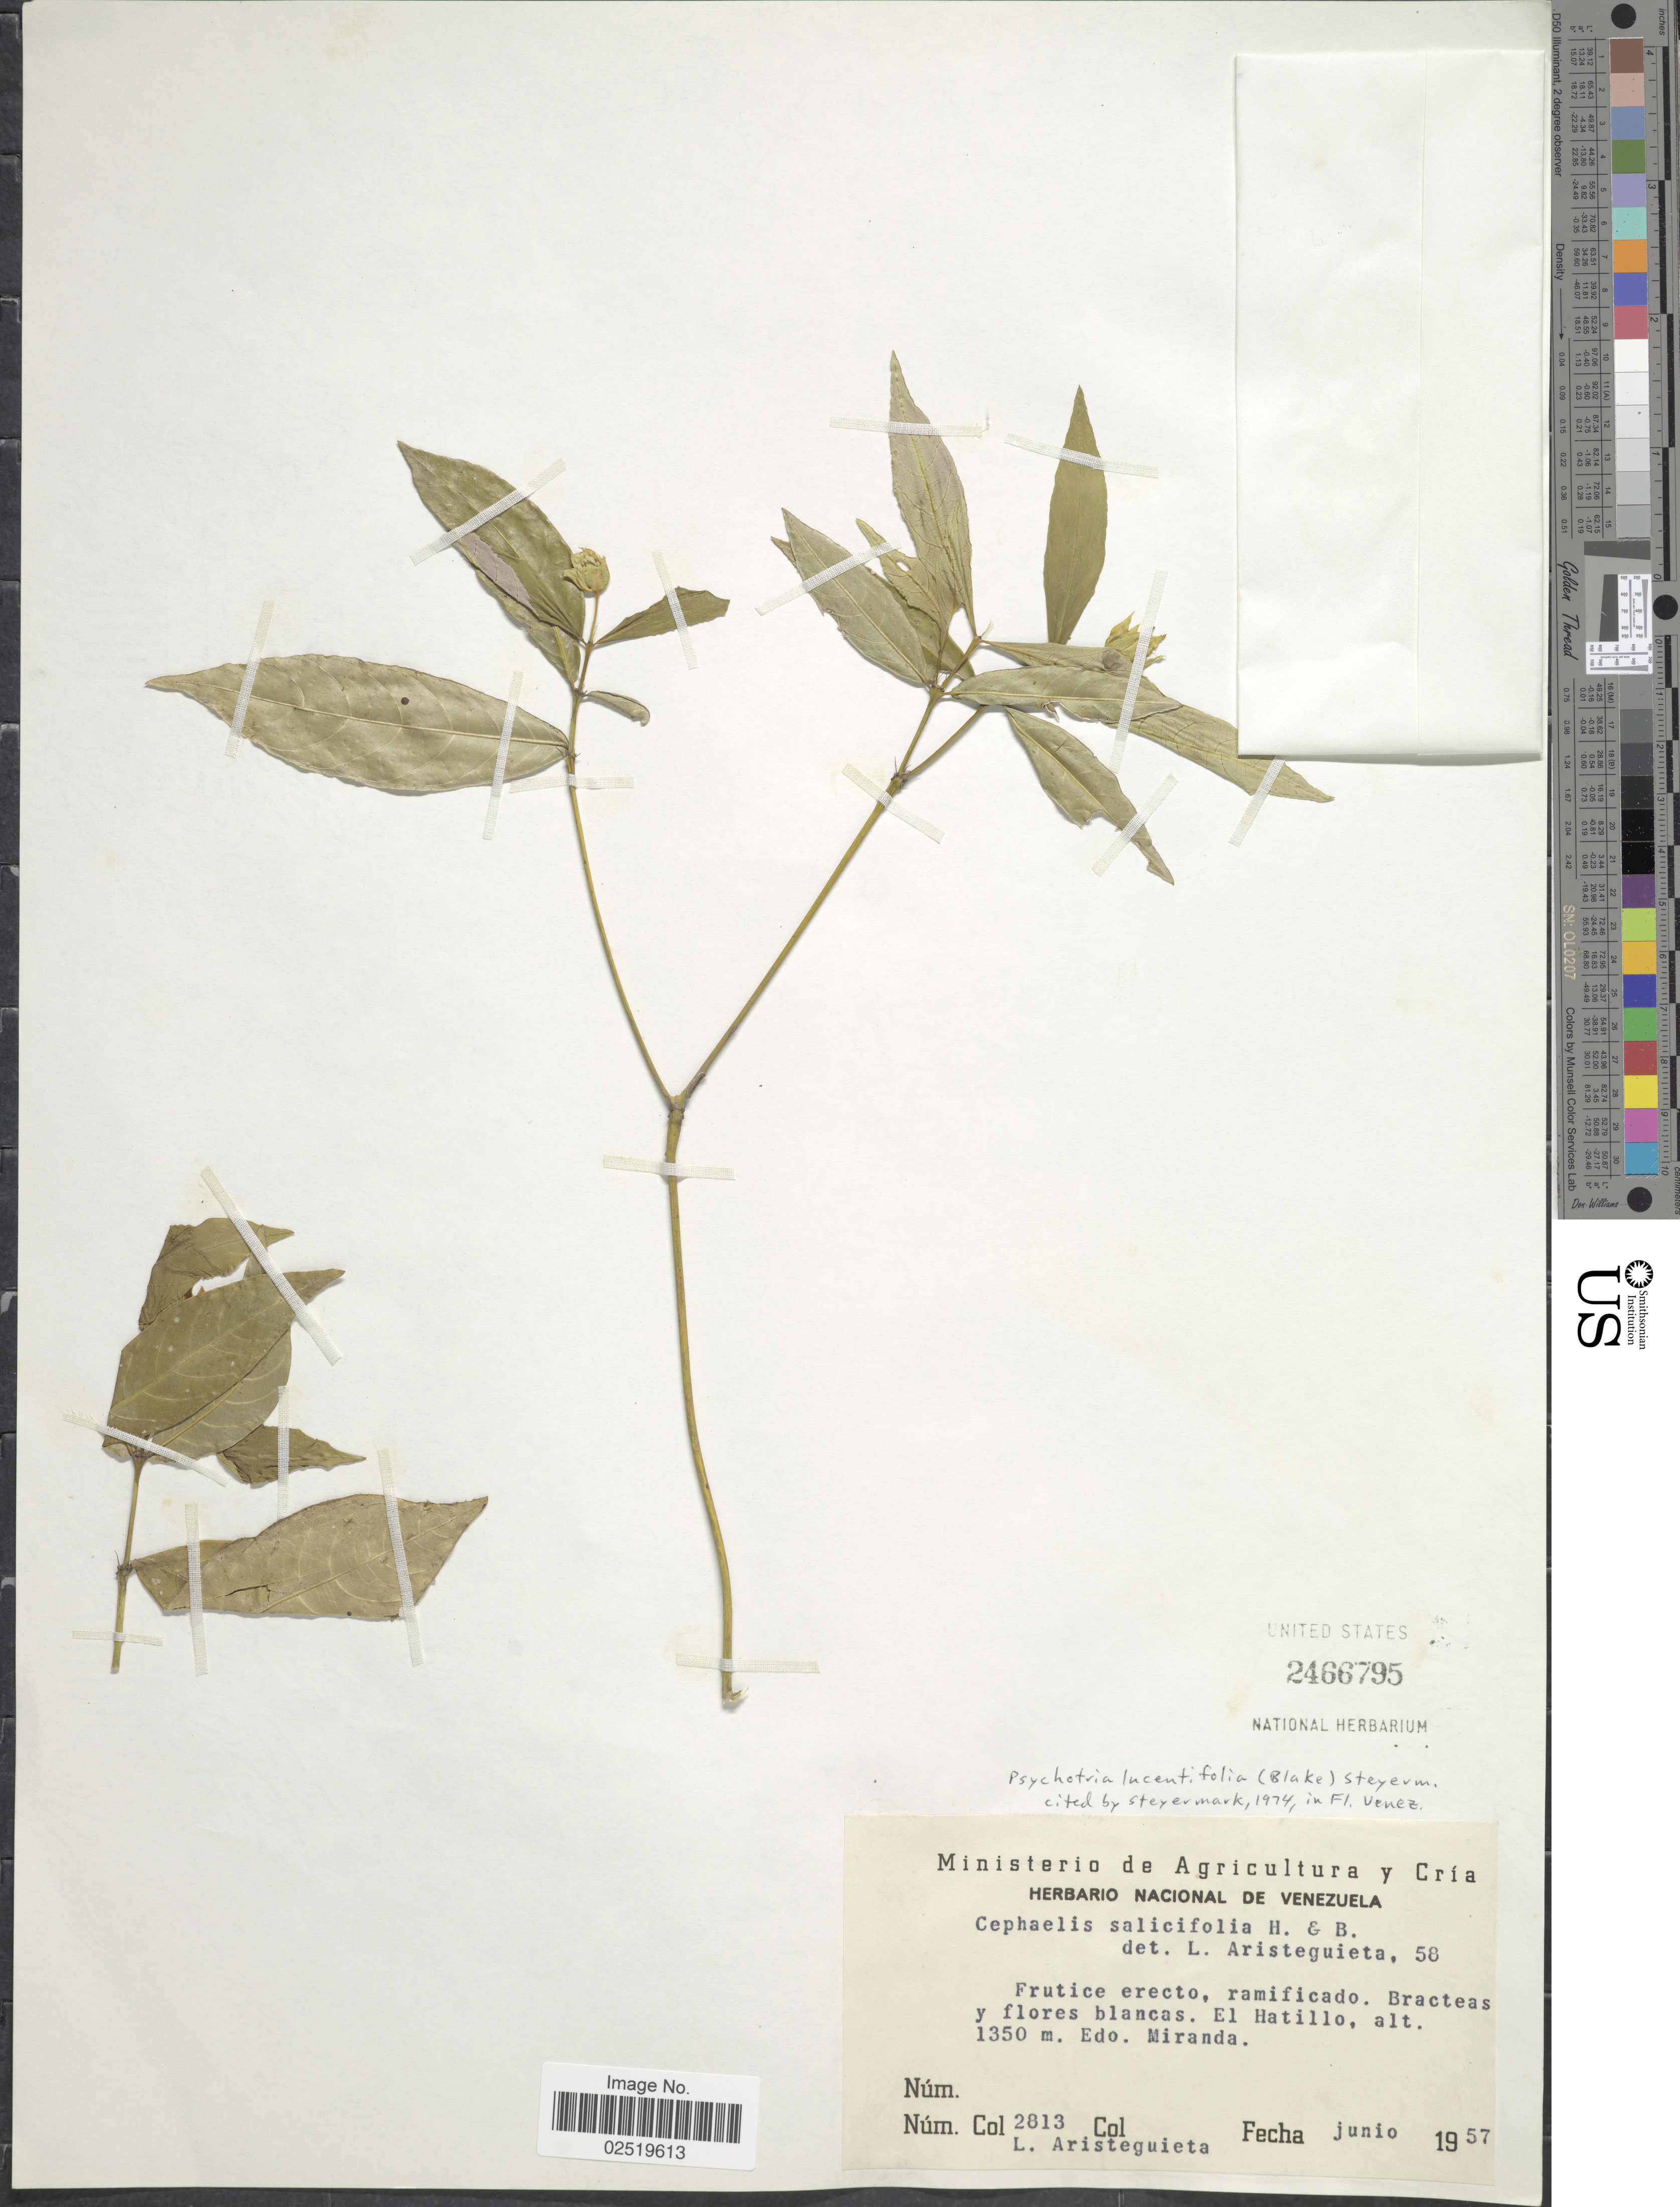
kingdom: Plantae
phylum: Tracheophyta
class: Magnoliopsida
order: Gentianales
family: Rubiaceae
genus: Psychotria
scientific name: Psychotria lucentifolia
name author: (S.F. Blake) Steyerm.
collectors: L. Aristeguieta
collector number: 2813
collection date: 1957-06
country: Venezuela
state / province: Miranda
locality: El Hatillo.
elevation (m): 1350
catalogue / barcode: US 2466795